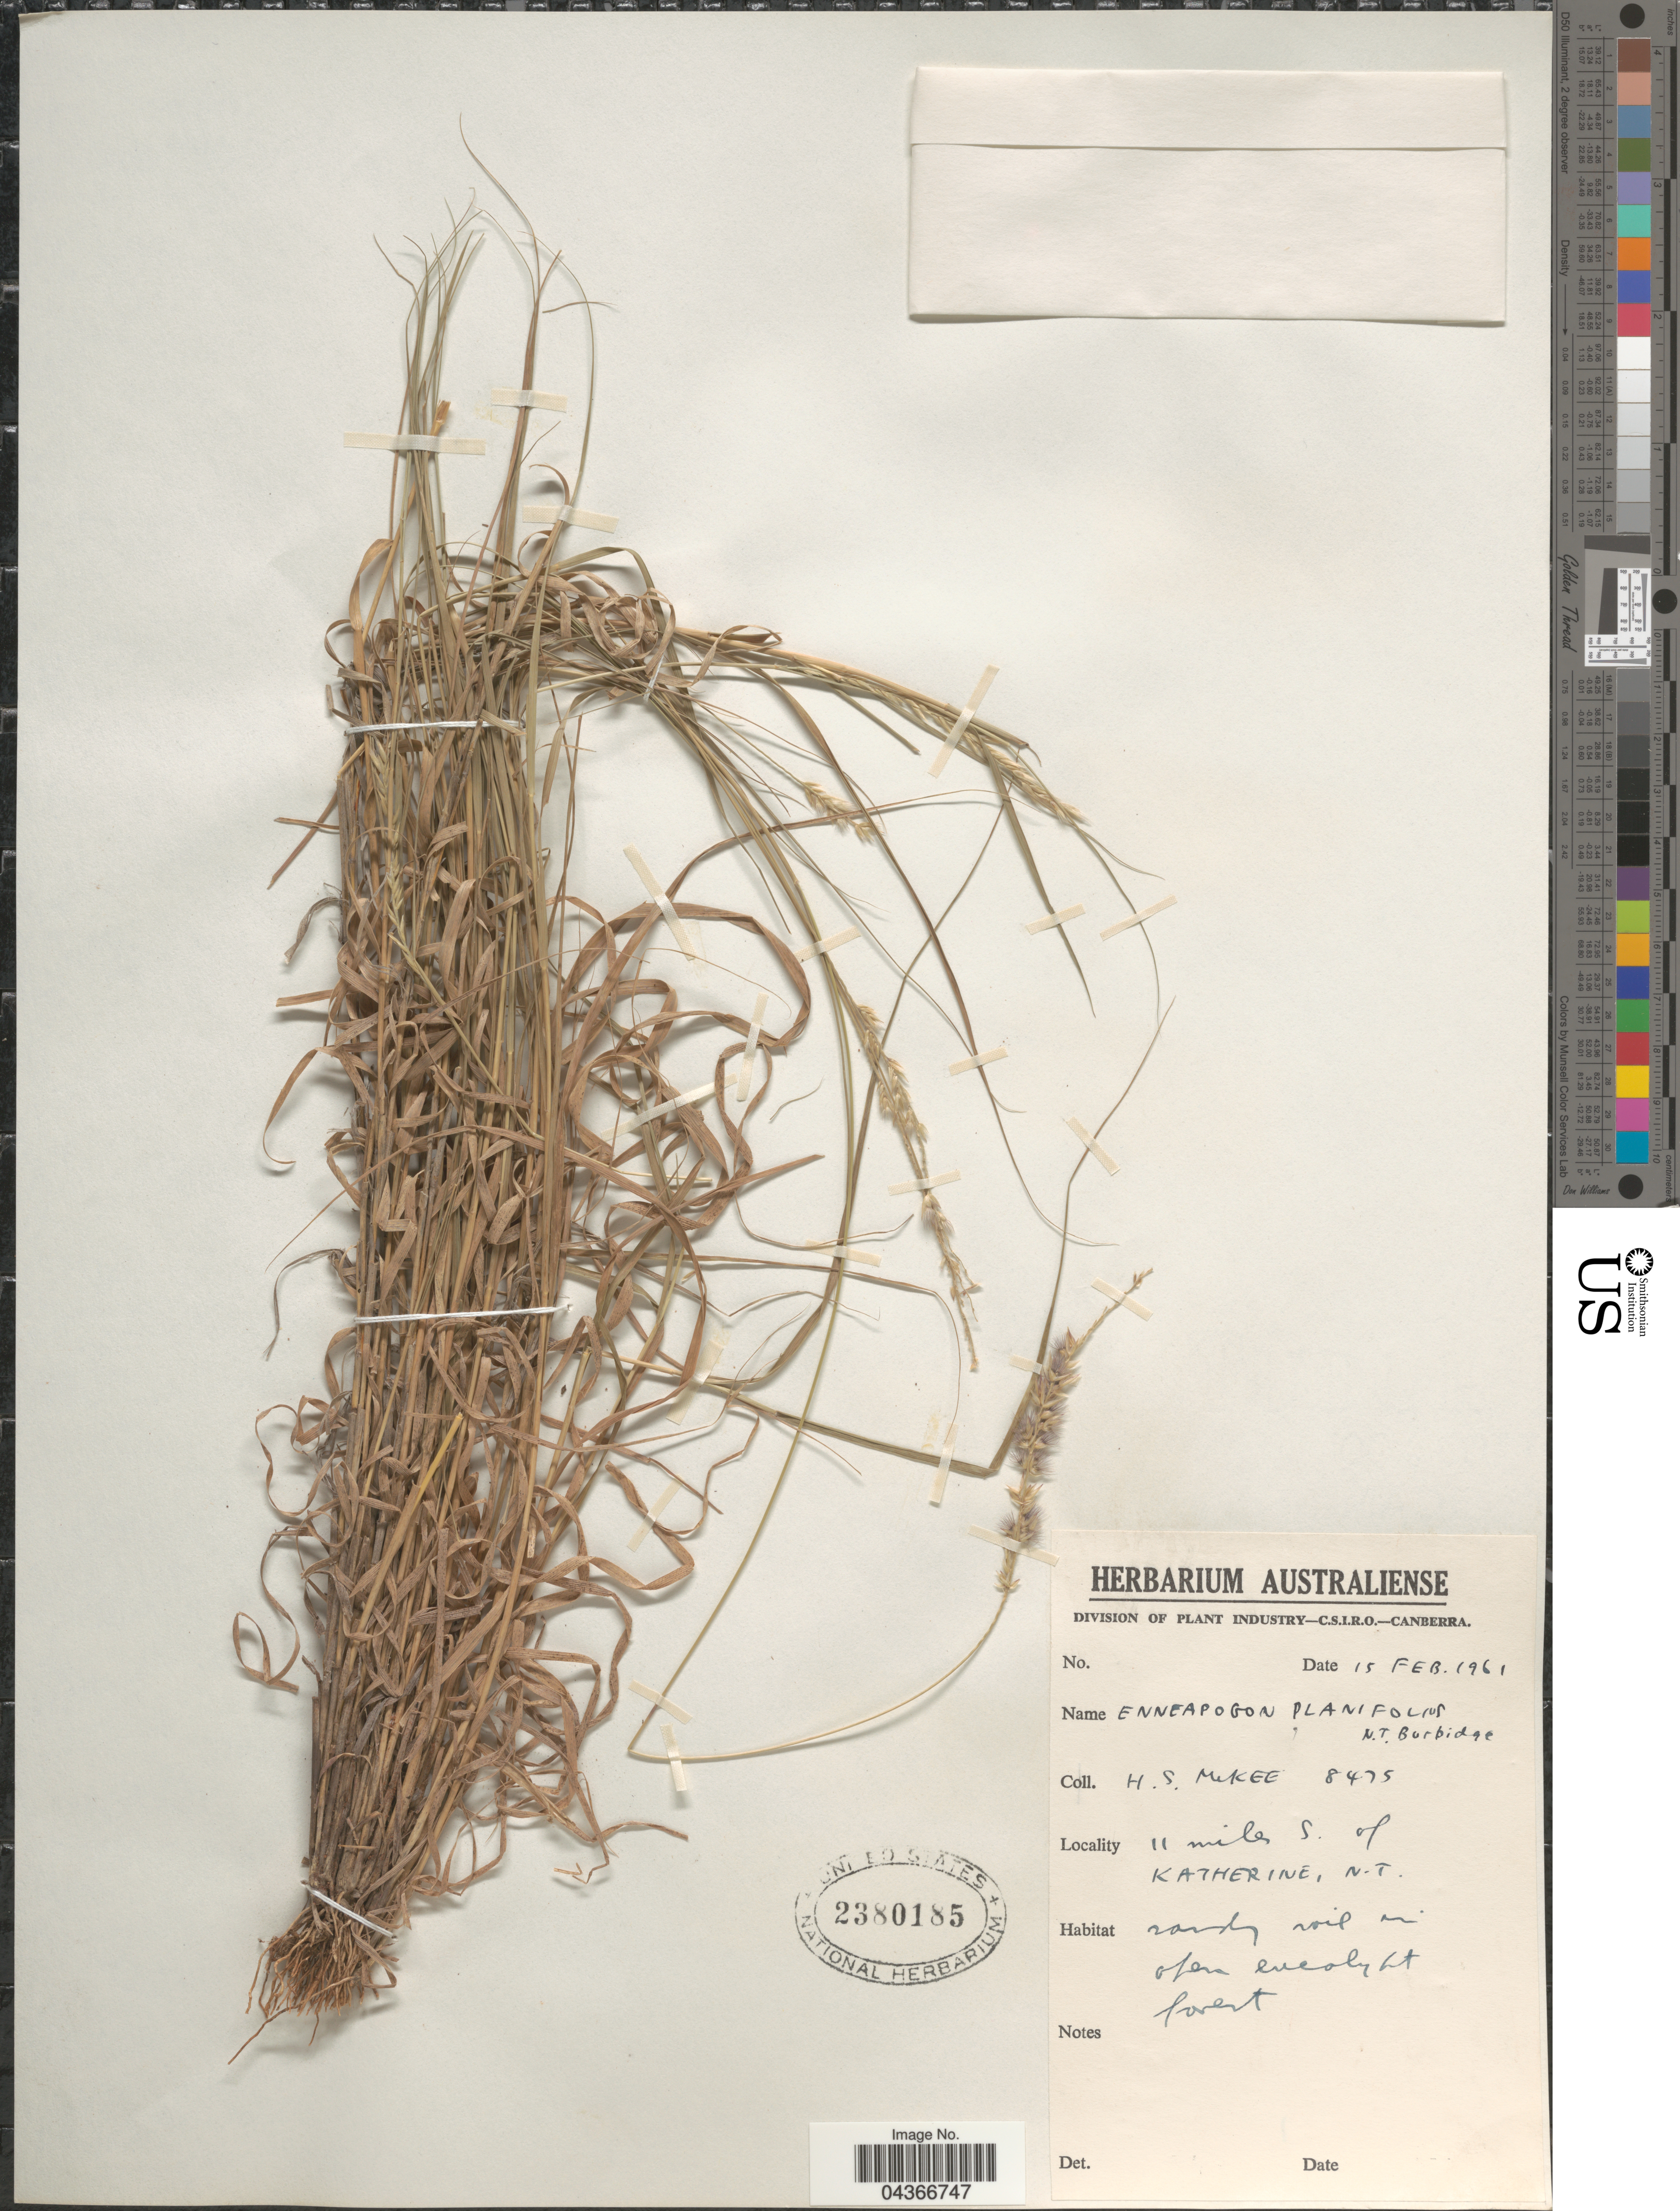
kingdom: Plantae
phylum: Tracheophyta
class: Liliopsida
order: Poales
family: Poaceae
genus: Enneapogon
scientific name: Enneapogon purpurascens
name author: (R. Br.) P. Beauv.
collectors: H. S. McKee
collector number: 8475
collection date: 1961-02-15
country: Australia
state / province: Northern Territory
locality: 11 miles S. of Katherine, N.T.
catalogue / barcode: US 2380185